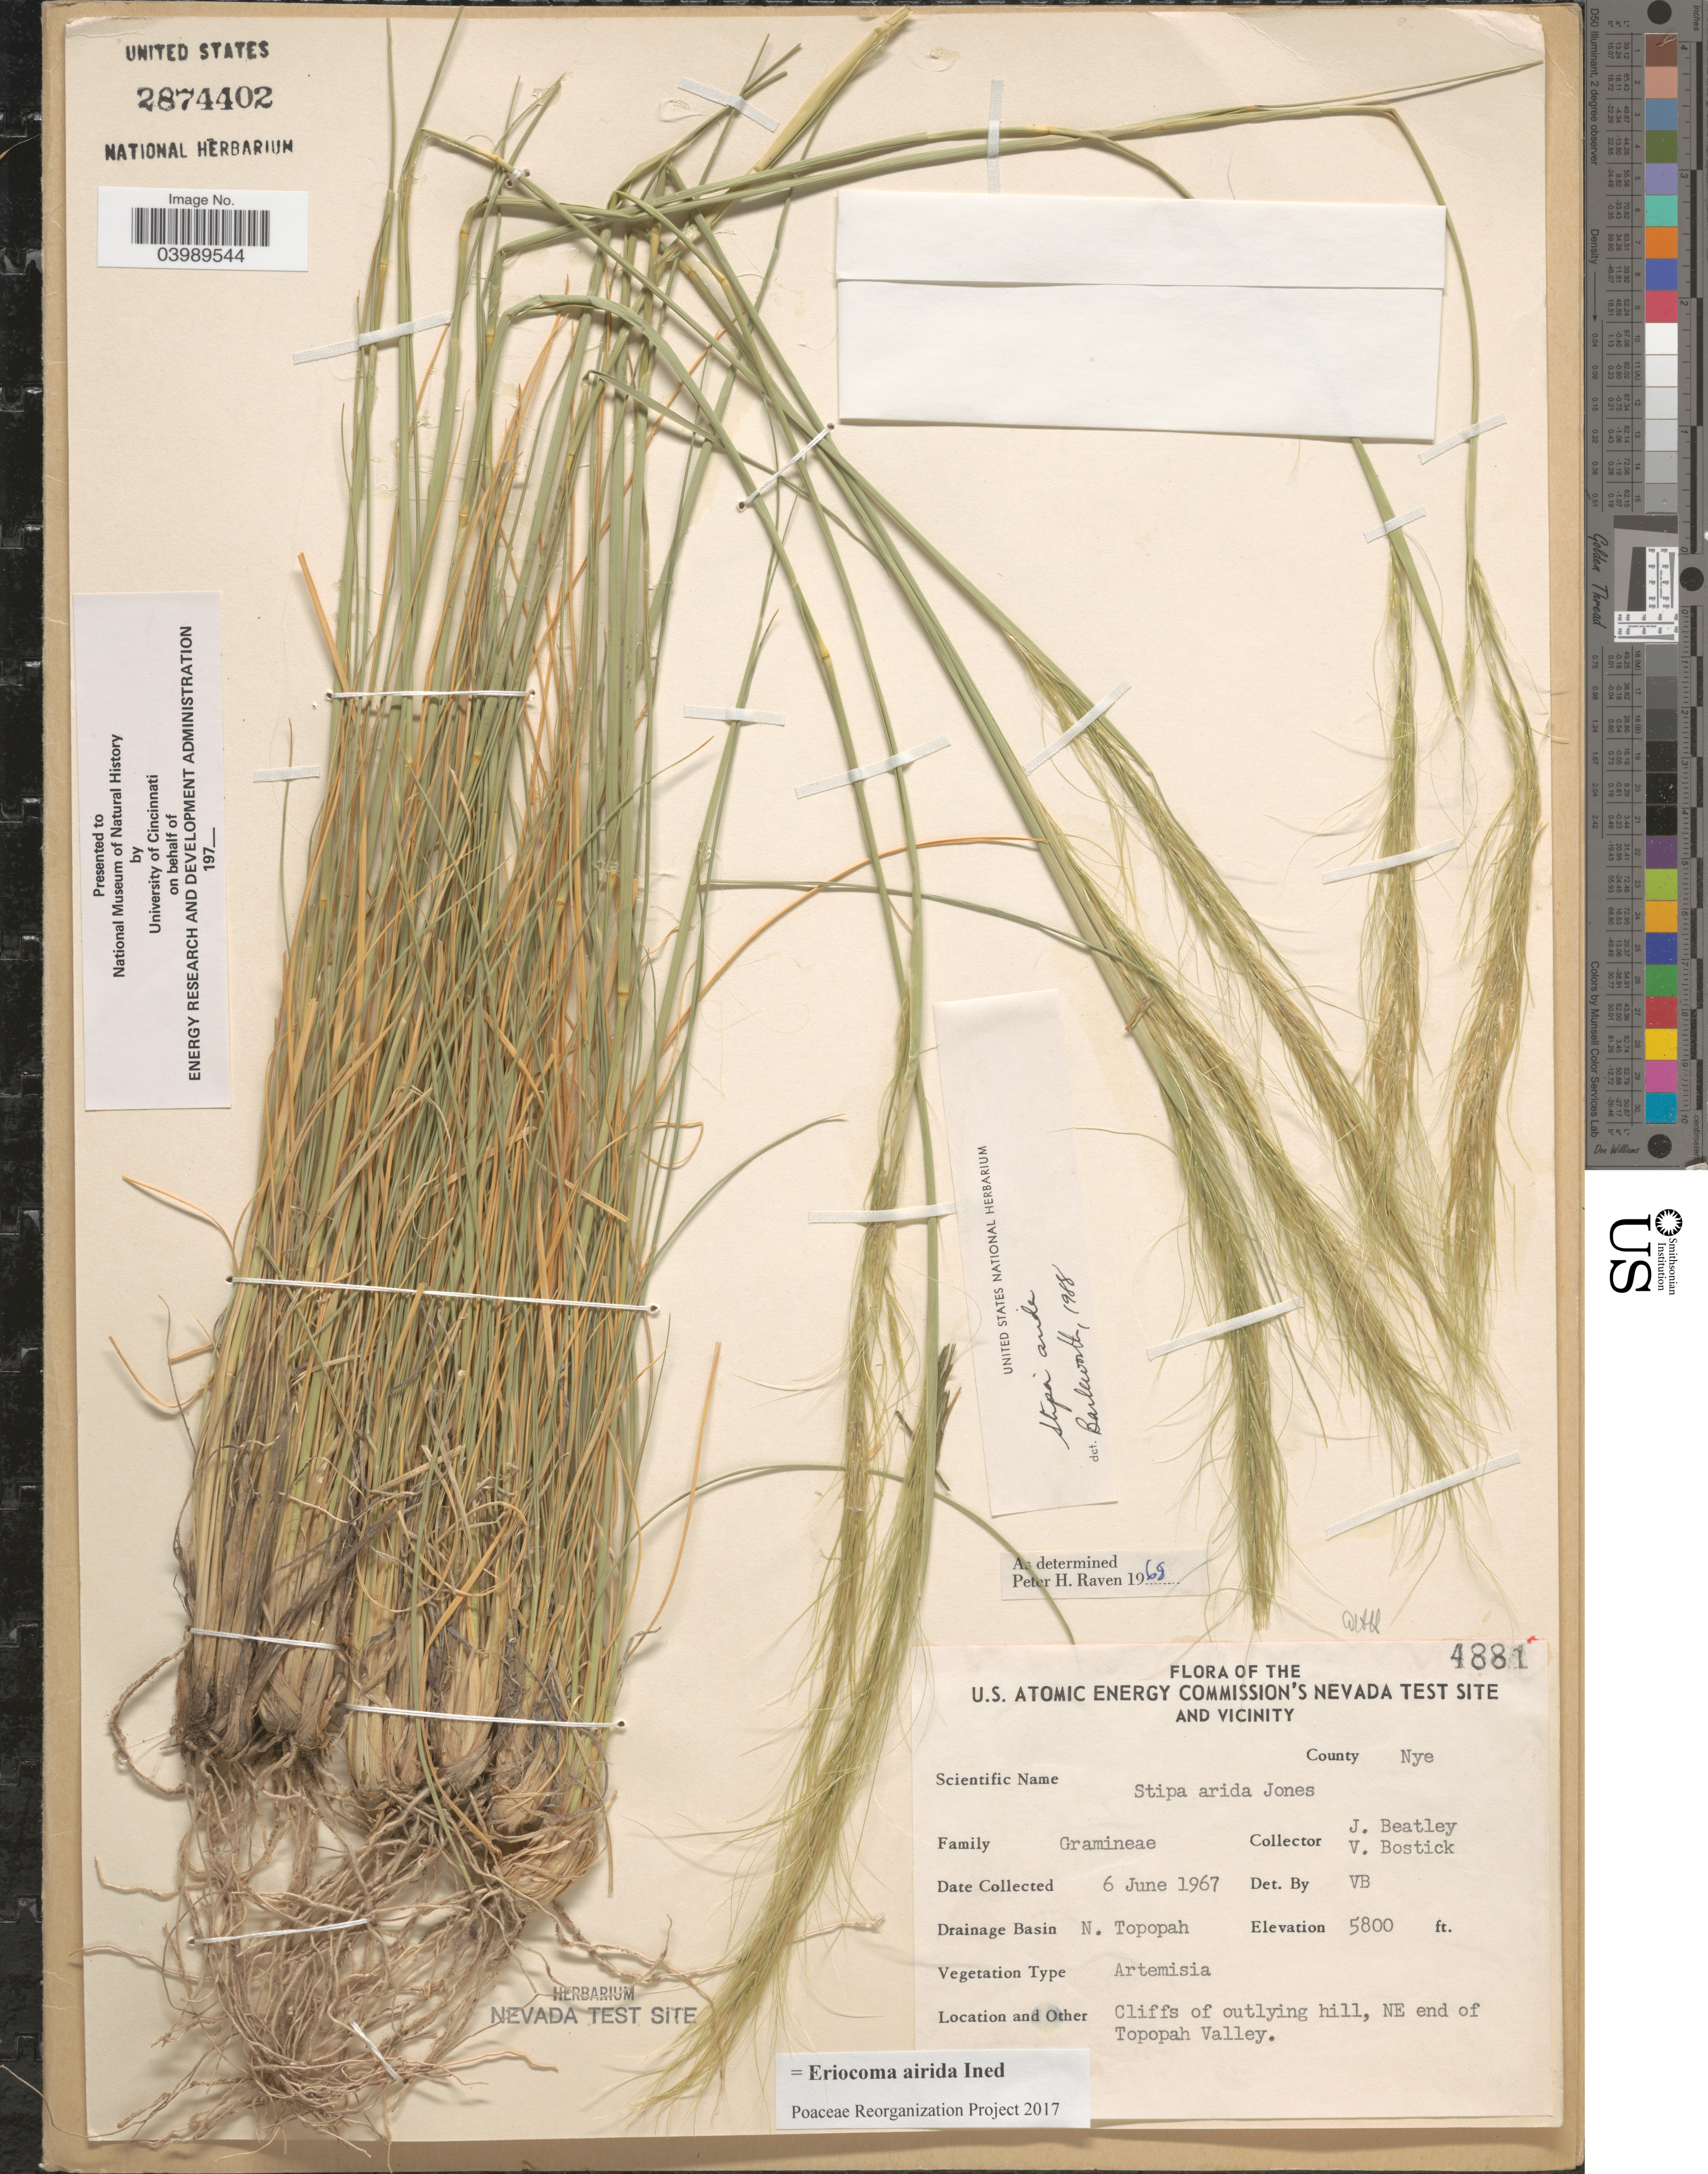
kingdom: Plantae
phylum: Tracheophyta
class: Liliopsida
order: Poales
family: Poaceae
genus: Eriocoma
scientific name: Eriocoma arida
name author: (M.E. Jones) Romasch.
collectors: J. C. Beatley & V. Bostick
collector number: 4881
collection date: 1967-06-06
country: United States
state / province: Nevada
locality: U.S. Atomic Energy Commission's Nevada Test Site and vicinity. County Nye. Drainage Basin N. Topopah. Cliffs of outlying hill, NE end of Topopah Valley.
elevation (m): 1768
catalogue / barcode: US 2874402